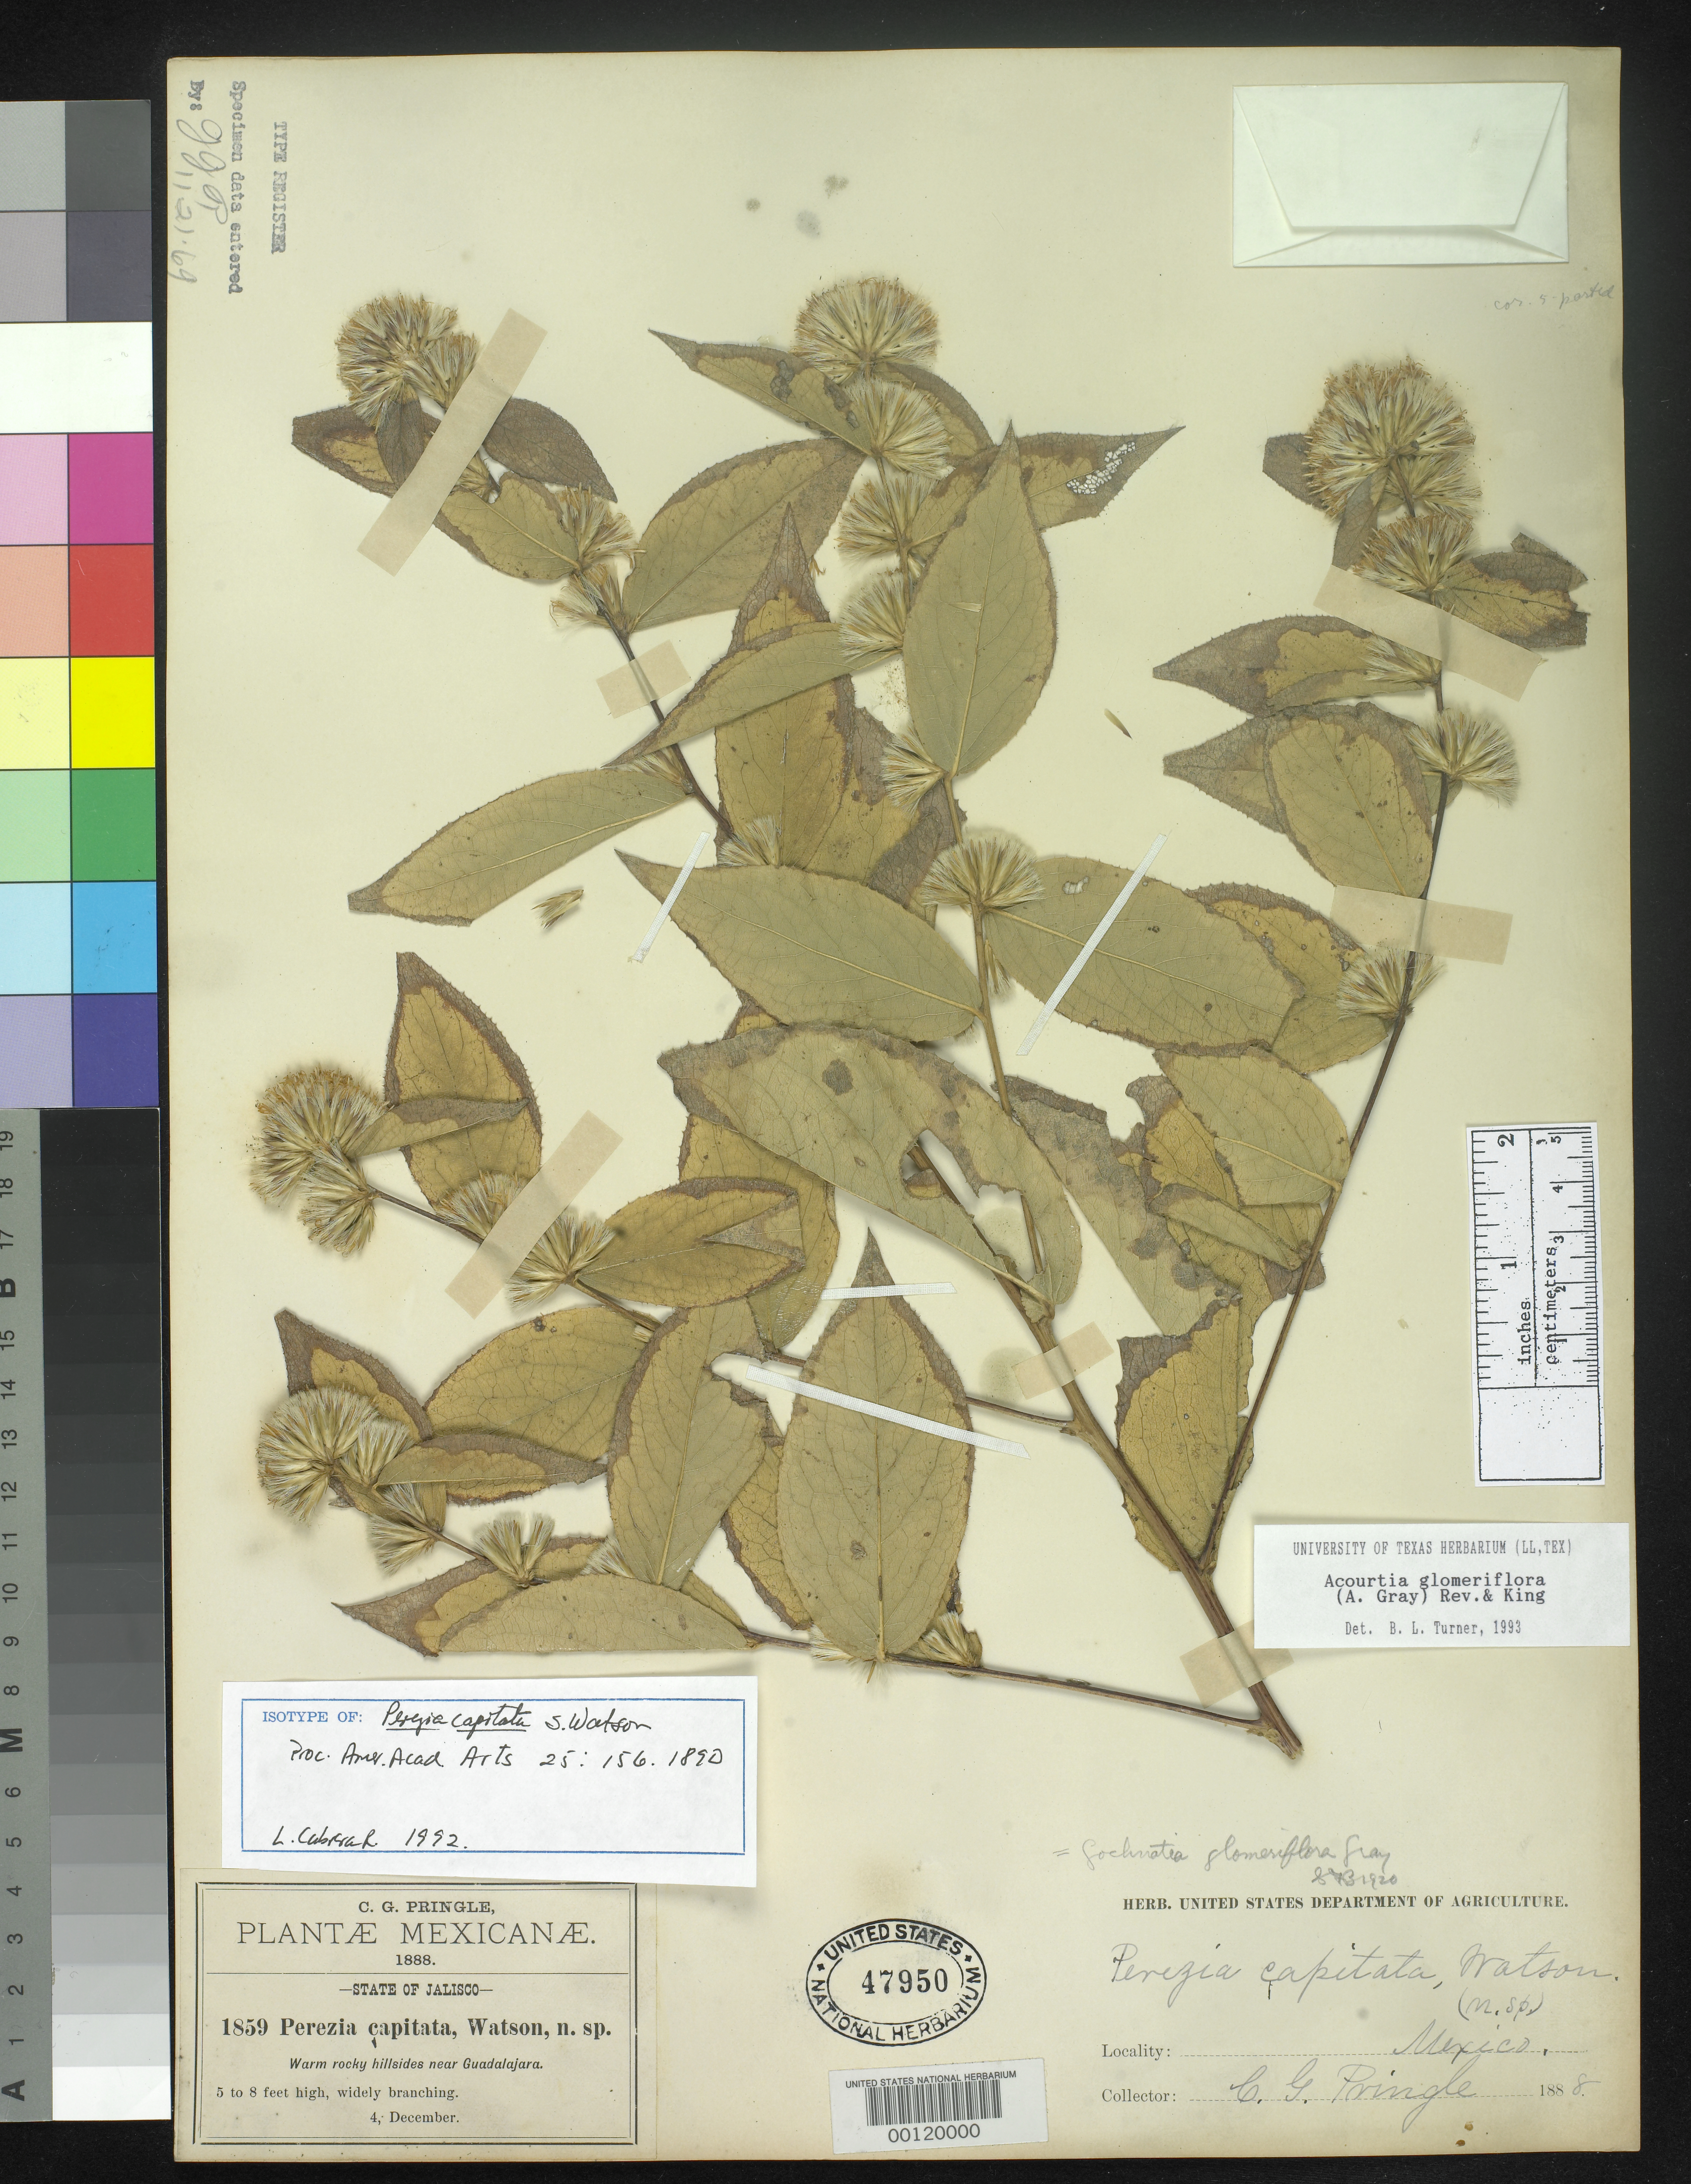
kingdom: Plantae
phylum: Tracheophyta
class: Magnoliopsida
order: Asterales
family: Asteraceae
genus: Perezia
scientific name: Perezia capitata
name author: S. Watson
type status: Isotype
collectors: C. G. Pringle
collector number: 1859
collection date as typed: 04 Dec 1888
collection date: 1888-12-04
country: Mexico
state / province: Jalisco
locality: Near Guadalajara.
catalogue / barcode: US 47950